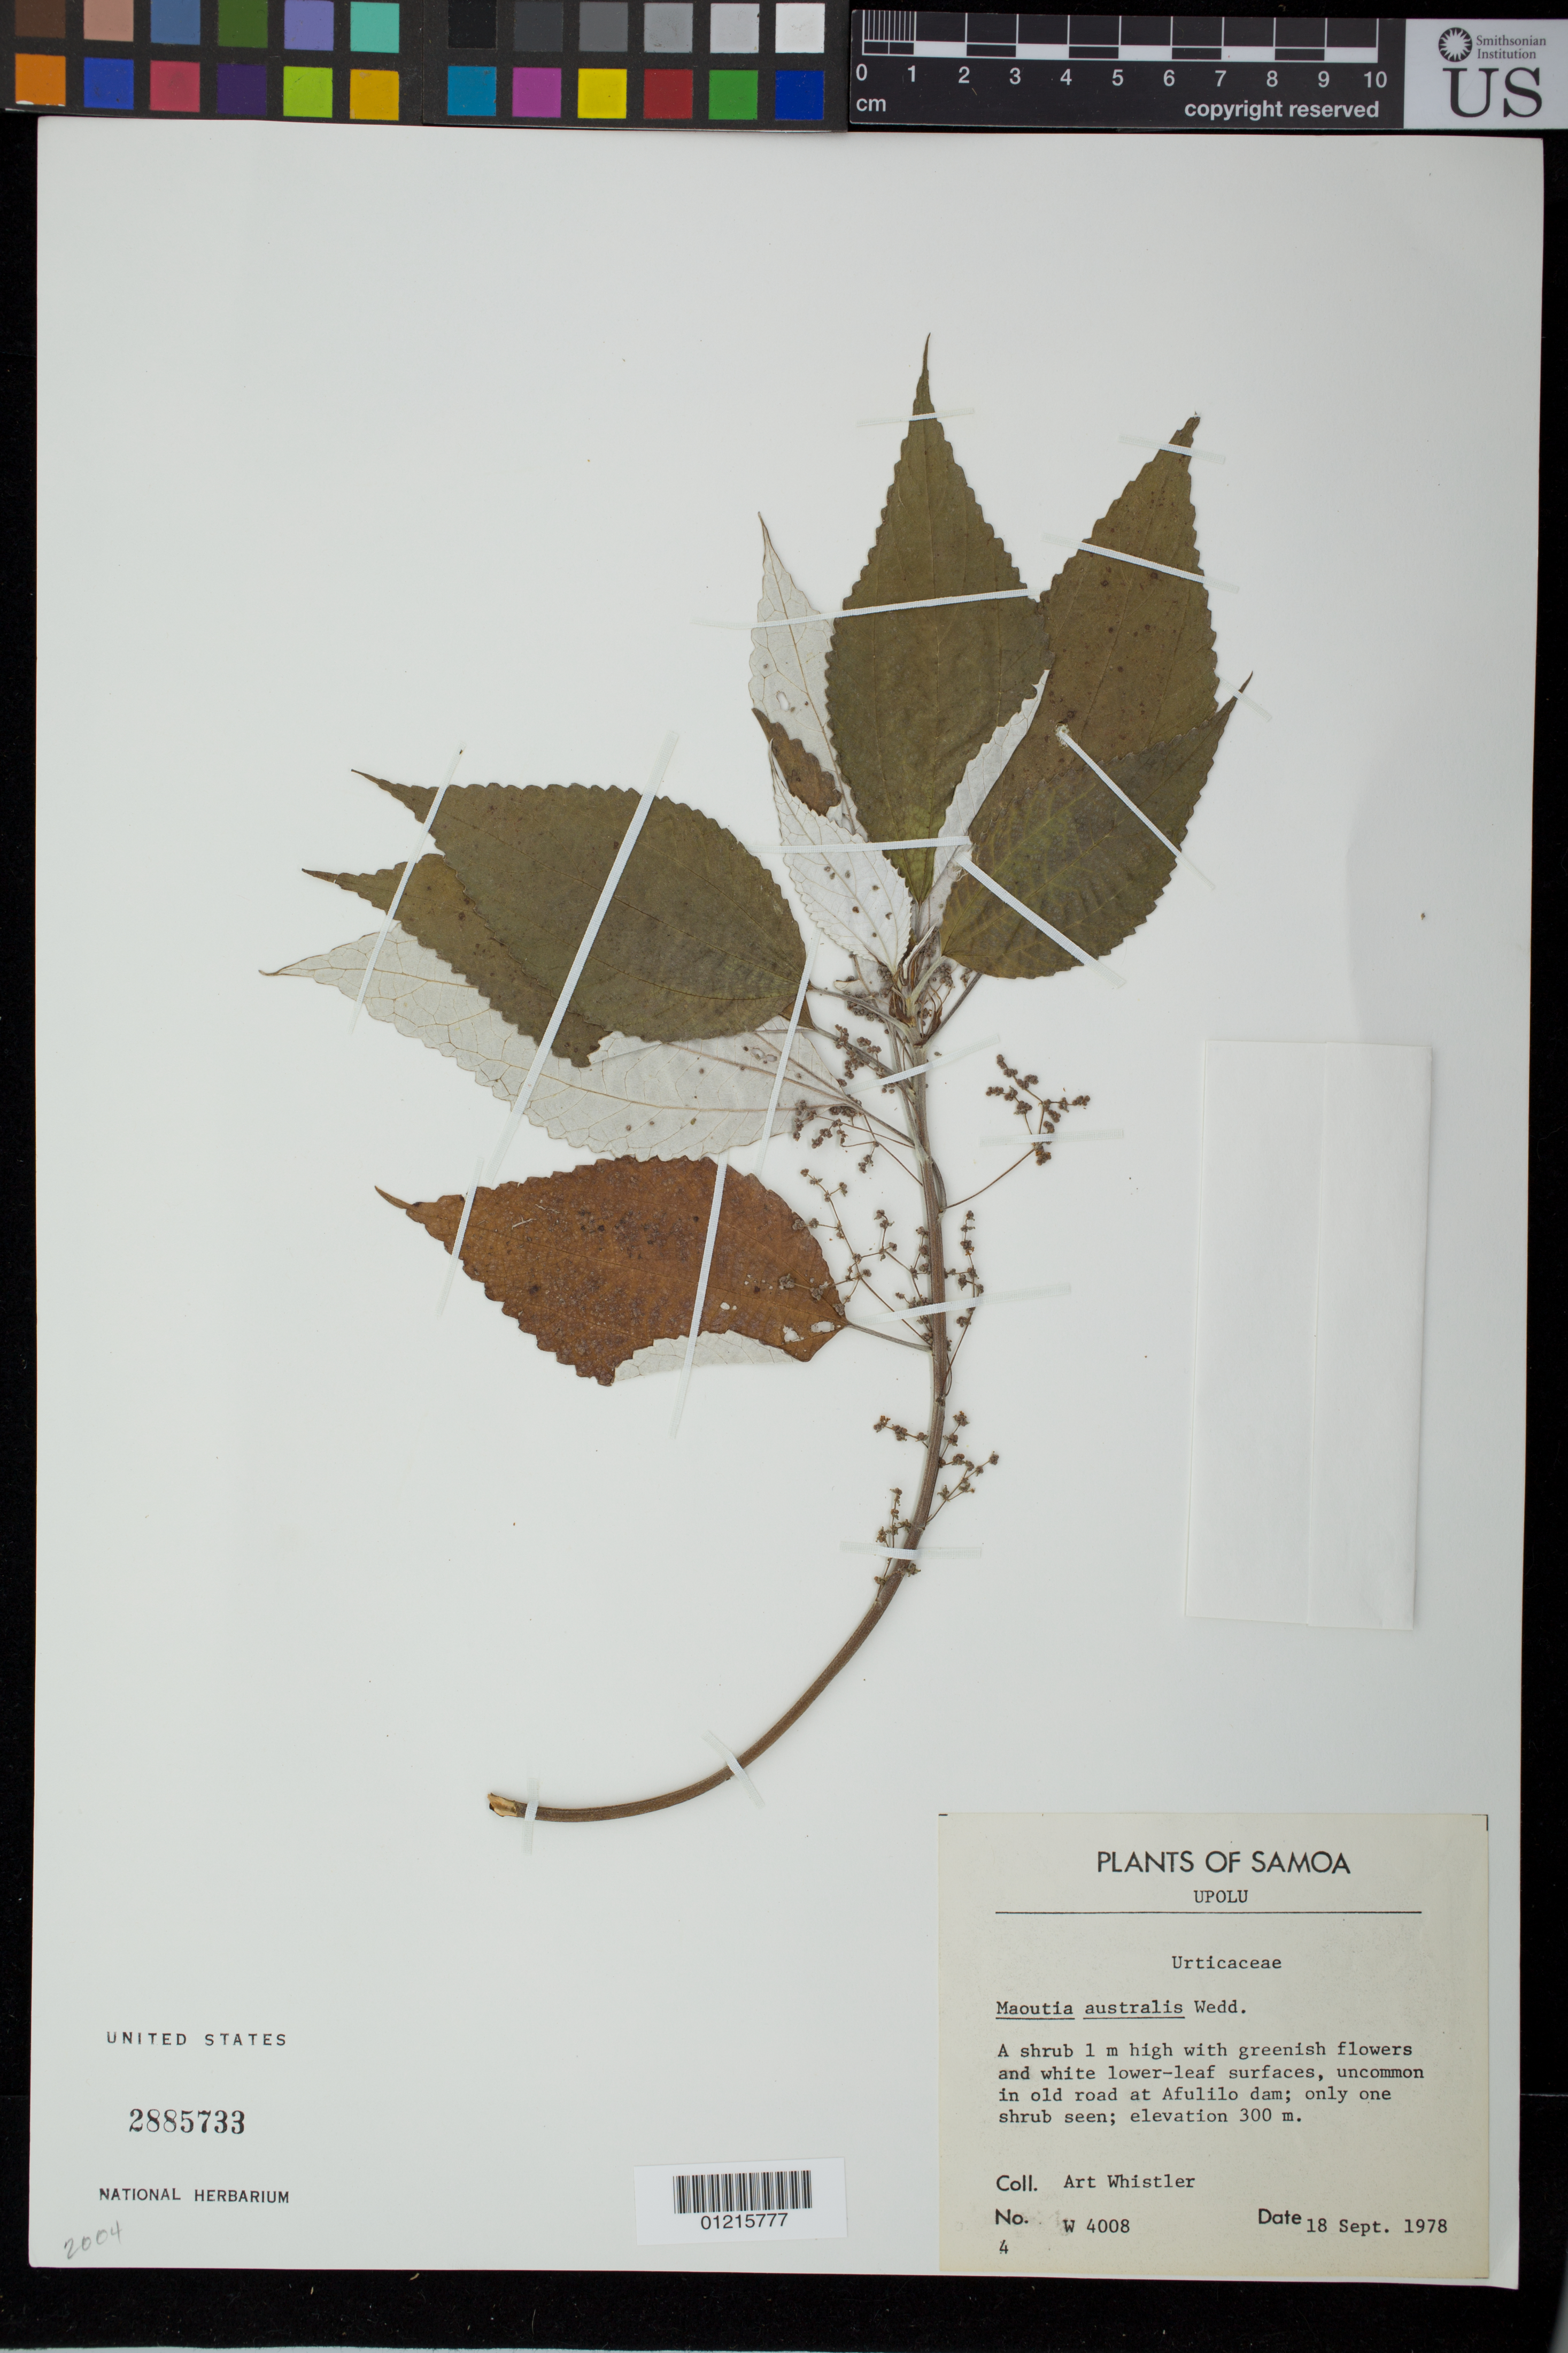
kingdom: Plantae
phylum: Tracheophyta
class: Magnoliopsida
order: Rosales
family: Urticaceae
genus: Maoutia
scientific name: Maoutia australis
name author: Wedd.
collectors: A. Whistler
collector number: W 4008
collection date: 1978-09-18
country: Samoa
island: Upolu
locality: In the old road at Afulilo dam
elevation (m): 300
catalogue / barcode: US 2885733